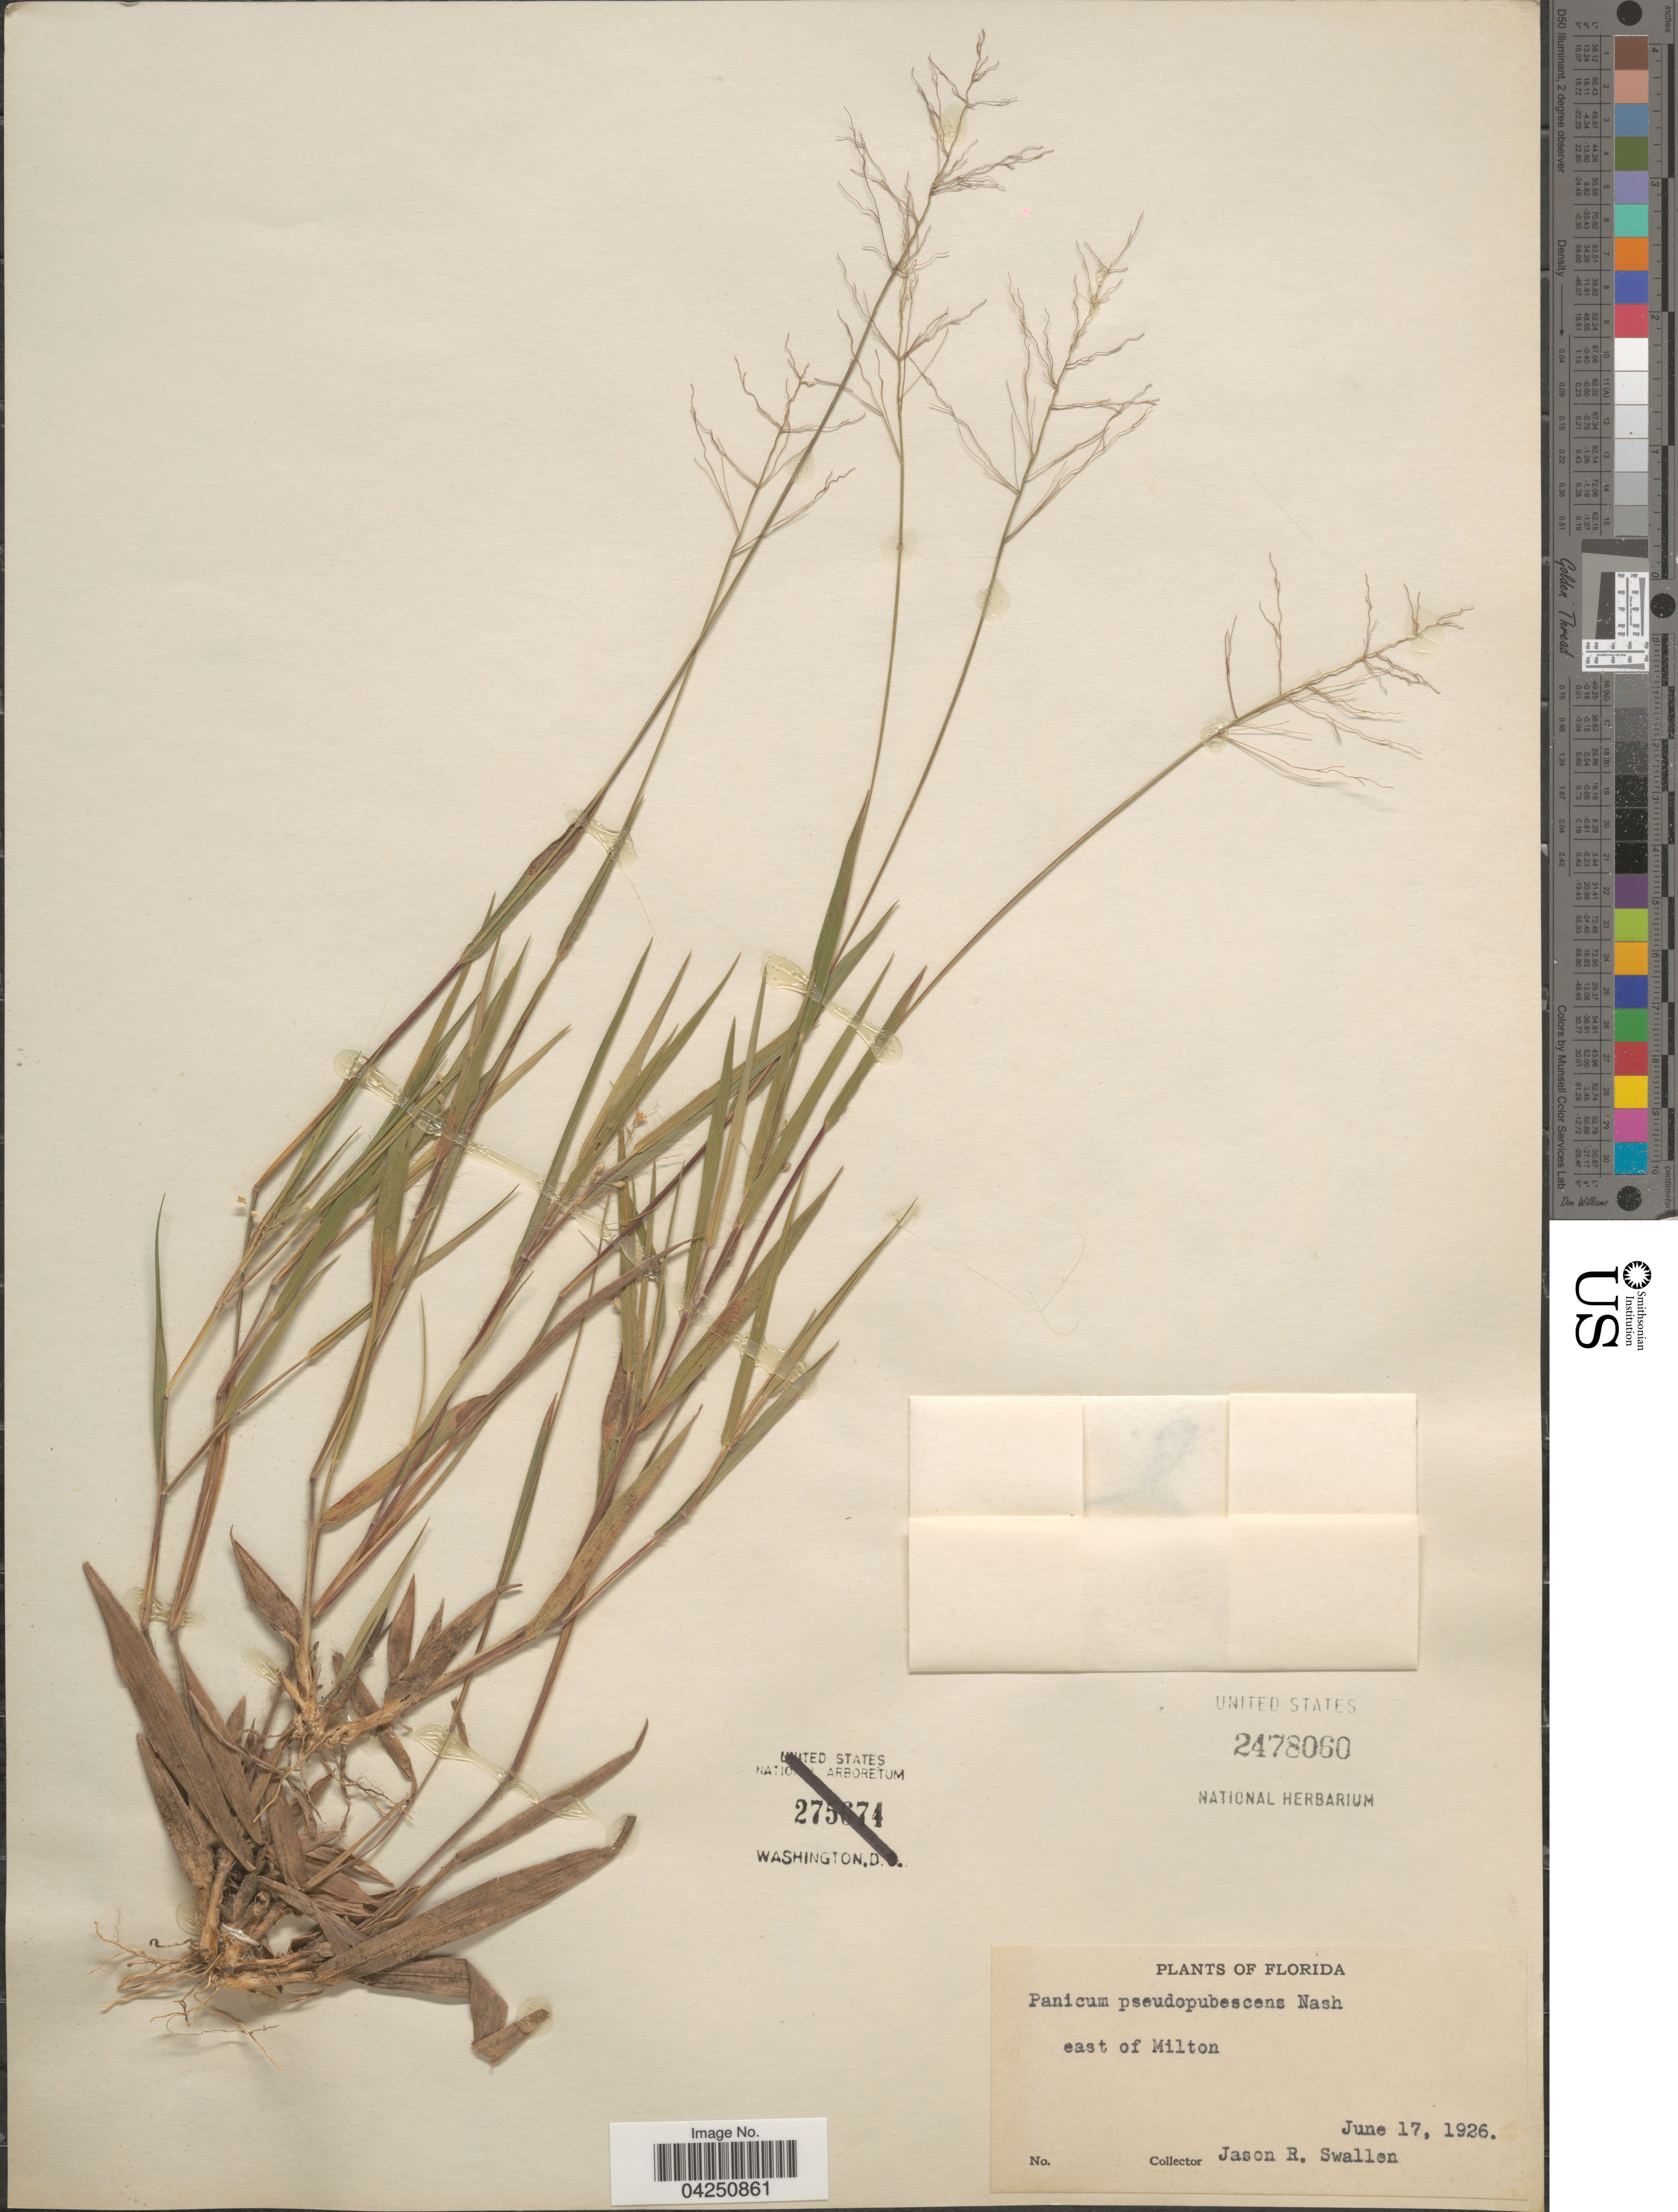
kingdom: Plantae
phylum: Tracheophyta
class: Liliopsida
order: Poales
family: Poaceae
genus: Dichanthelium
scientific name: Dichanthelium acuminatum var. acuminatum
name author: (Sw.) Gould & C.A. Clark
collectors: J. R. Swallen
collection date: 1926-06-17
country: United States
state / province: Florida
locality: East of Milton.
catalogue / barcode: US 2478060